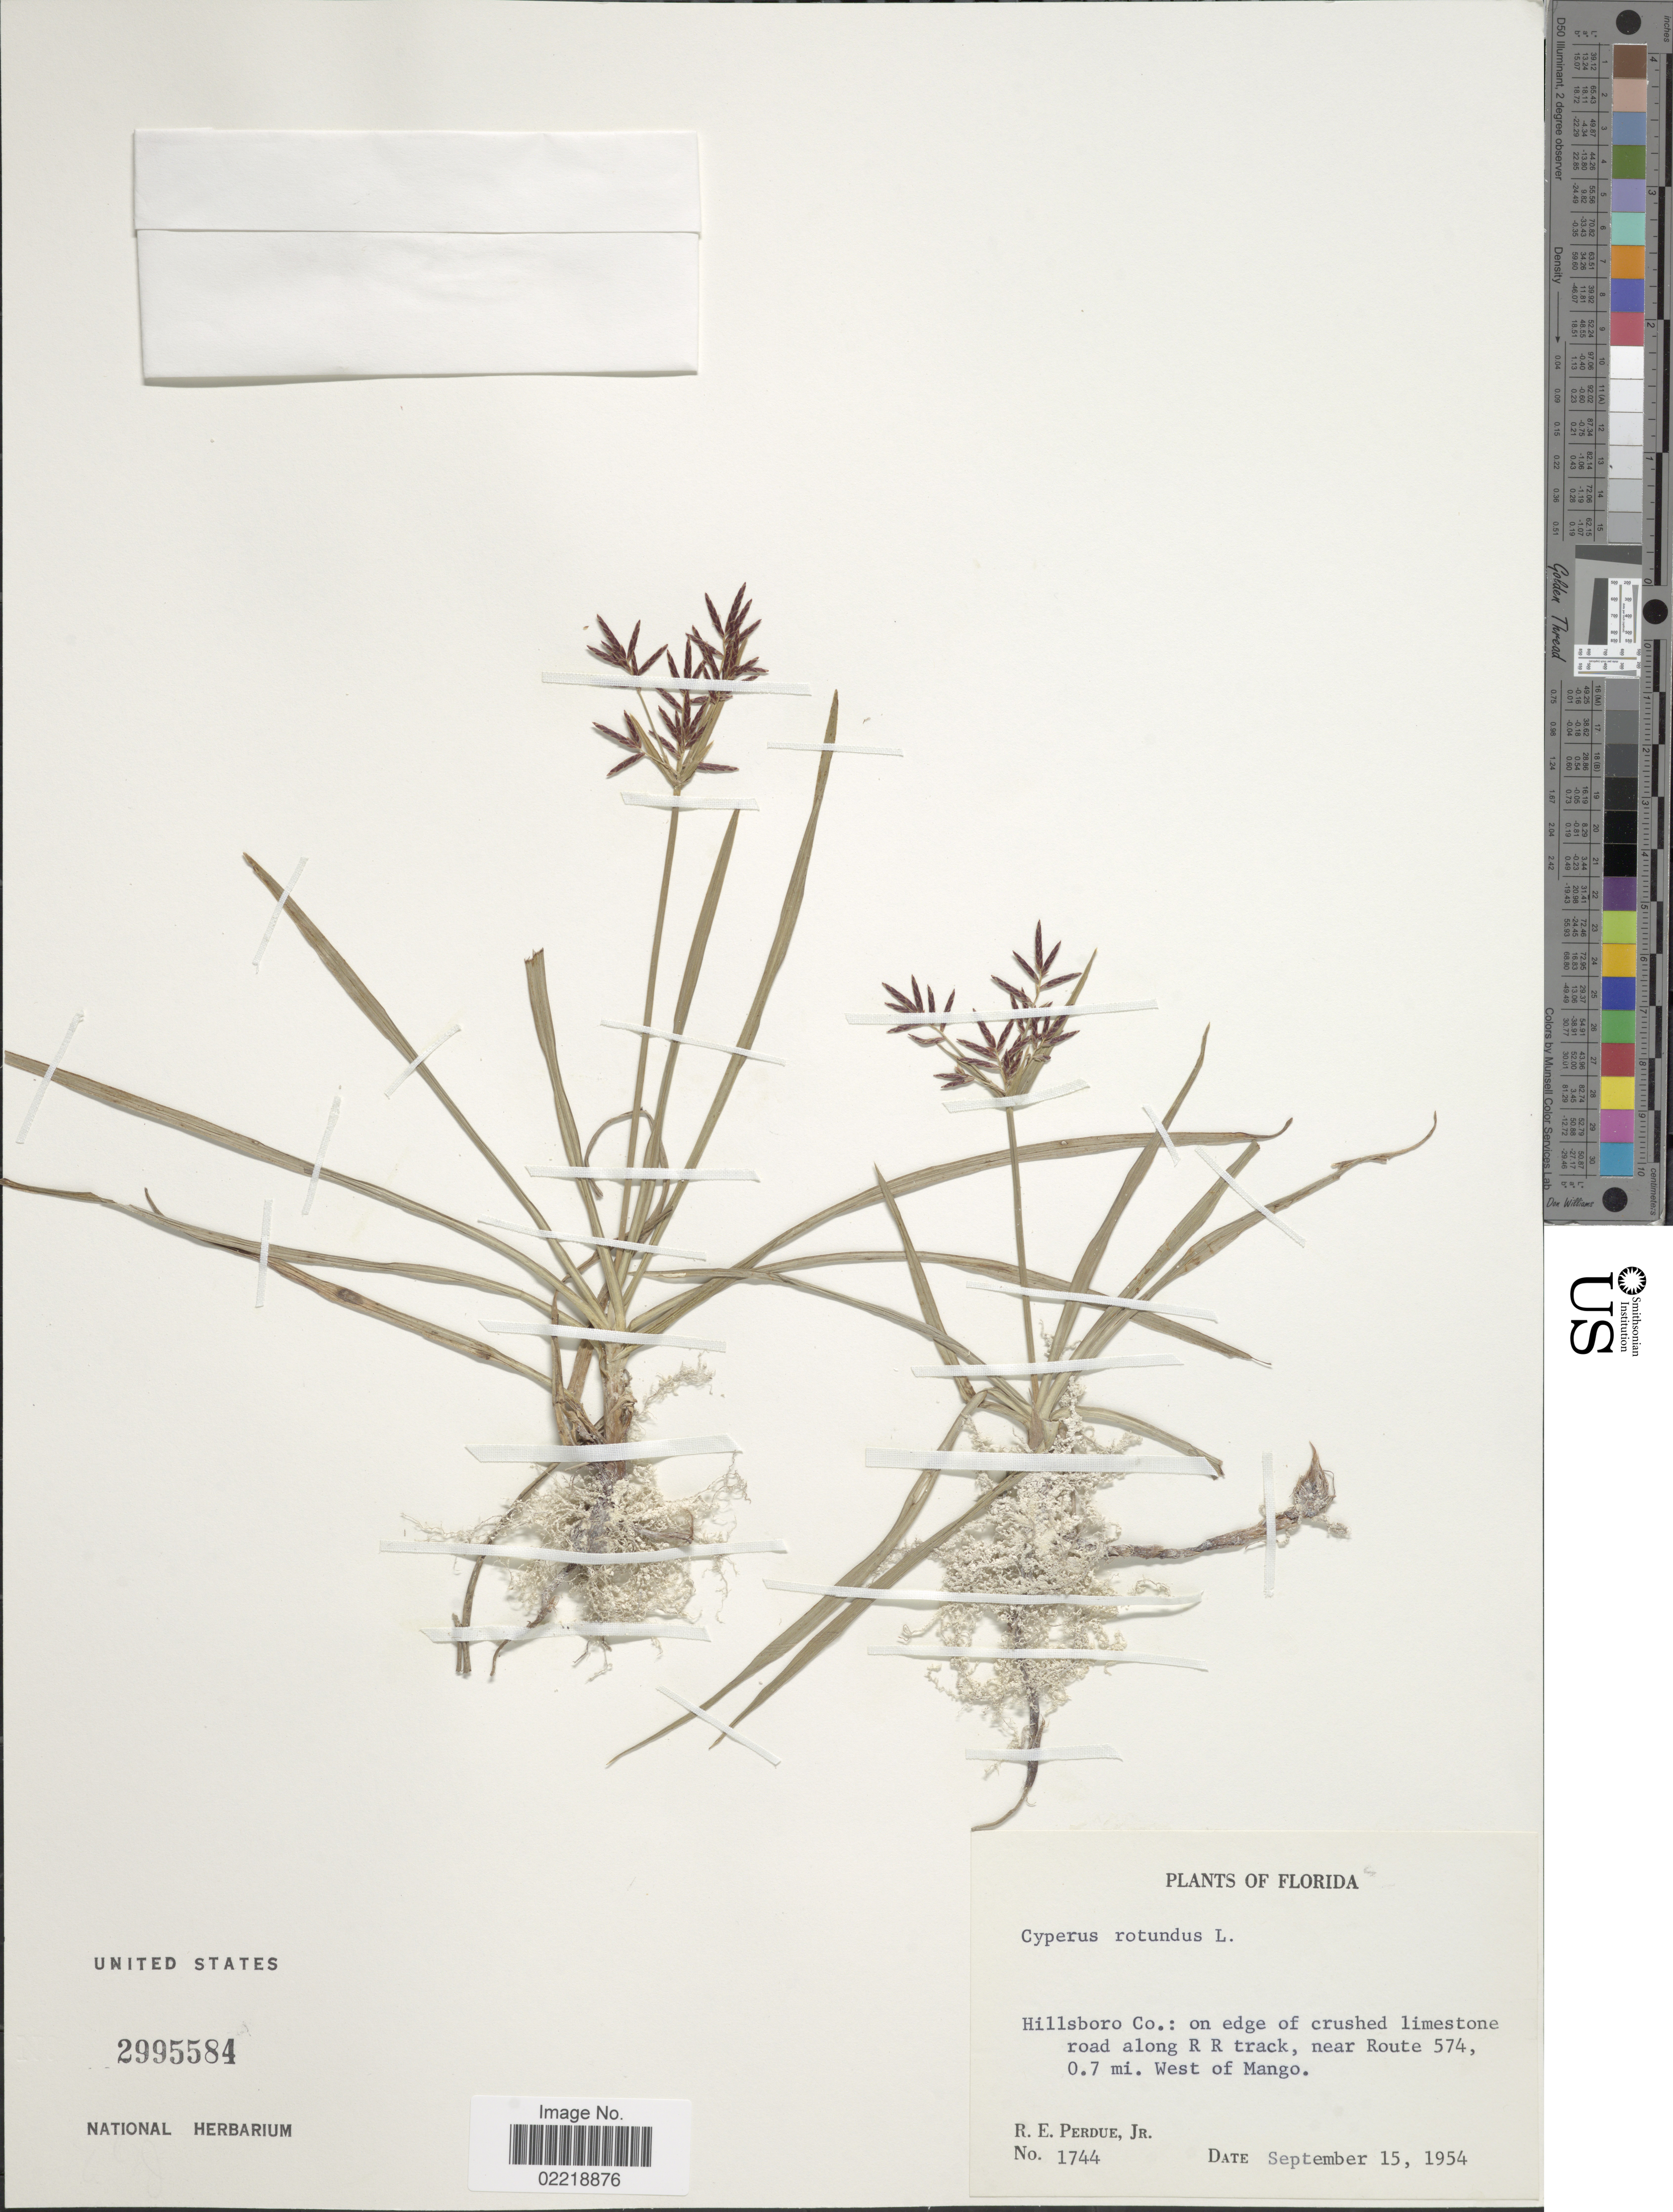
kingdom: Plantae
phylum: Tracheophyta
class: Liliopsida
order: Poales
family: Cyperaceae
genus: Cyperus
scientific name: Cyperus rotundus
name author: L.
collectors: R. E. Perdue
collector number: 1744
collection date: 1954-09-15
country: United States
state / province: Florida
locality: Hillsboro Co: on edge of crushes limestone road along R R track, near route 574, 0.7 mi West of Mango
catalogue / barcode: US 2995584